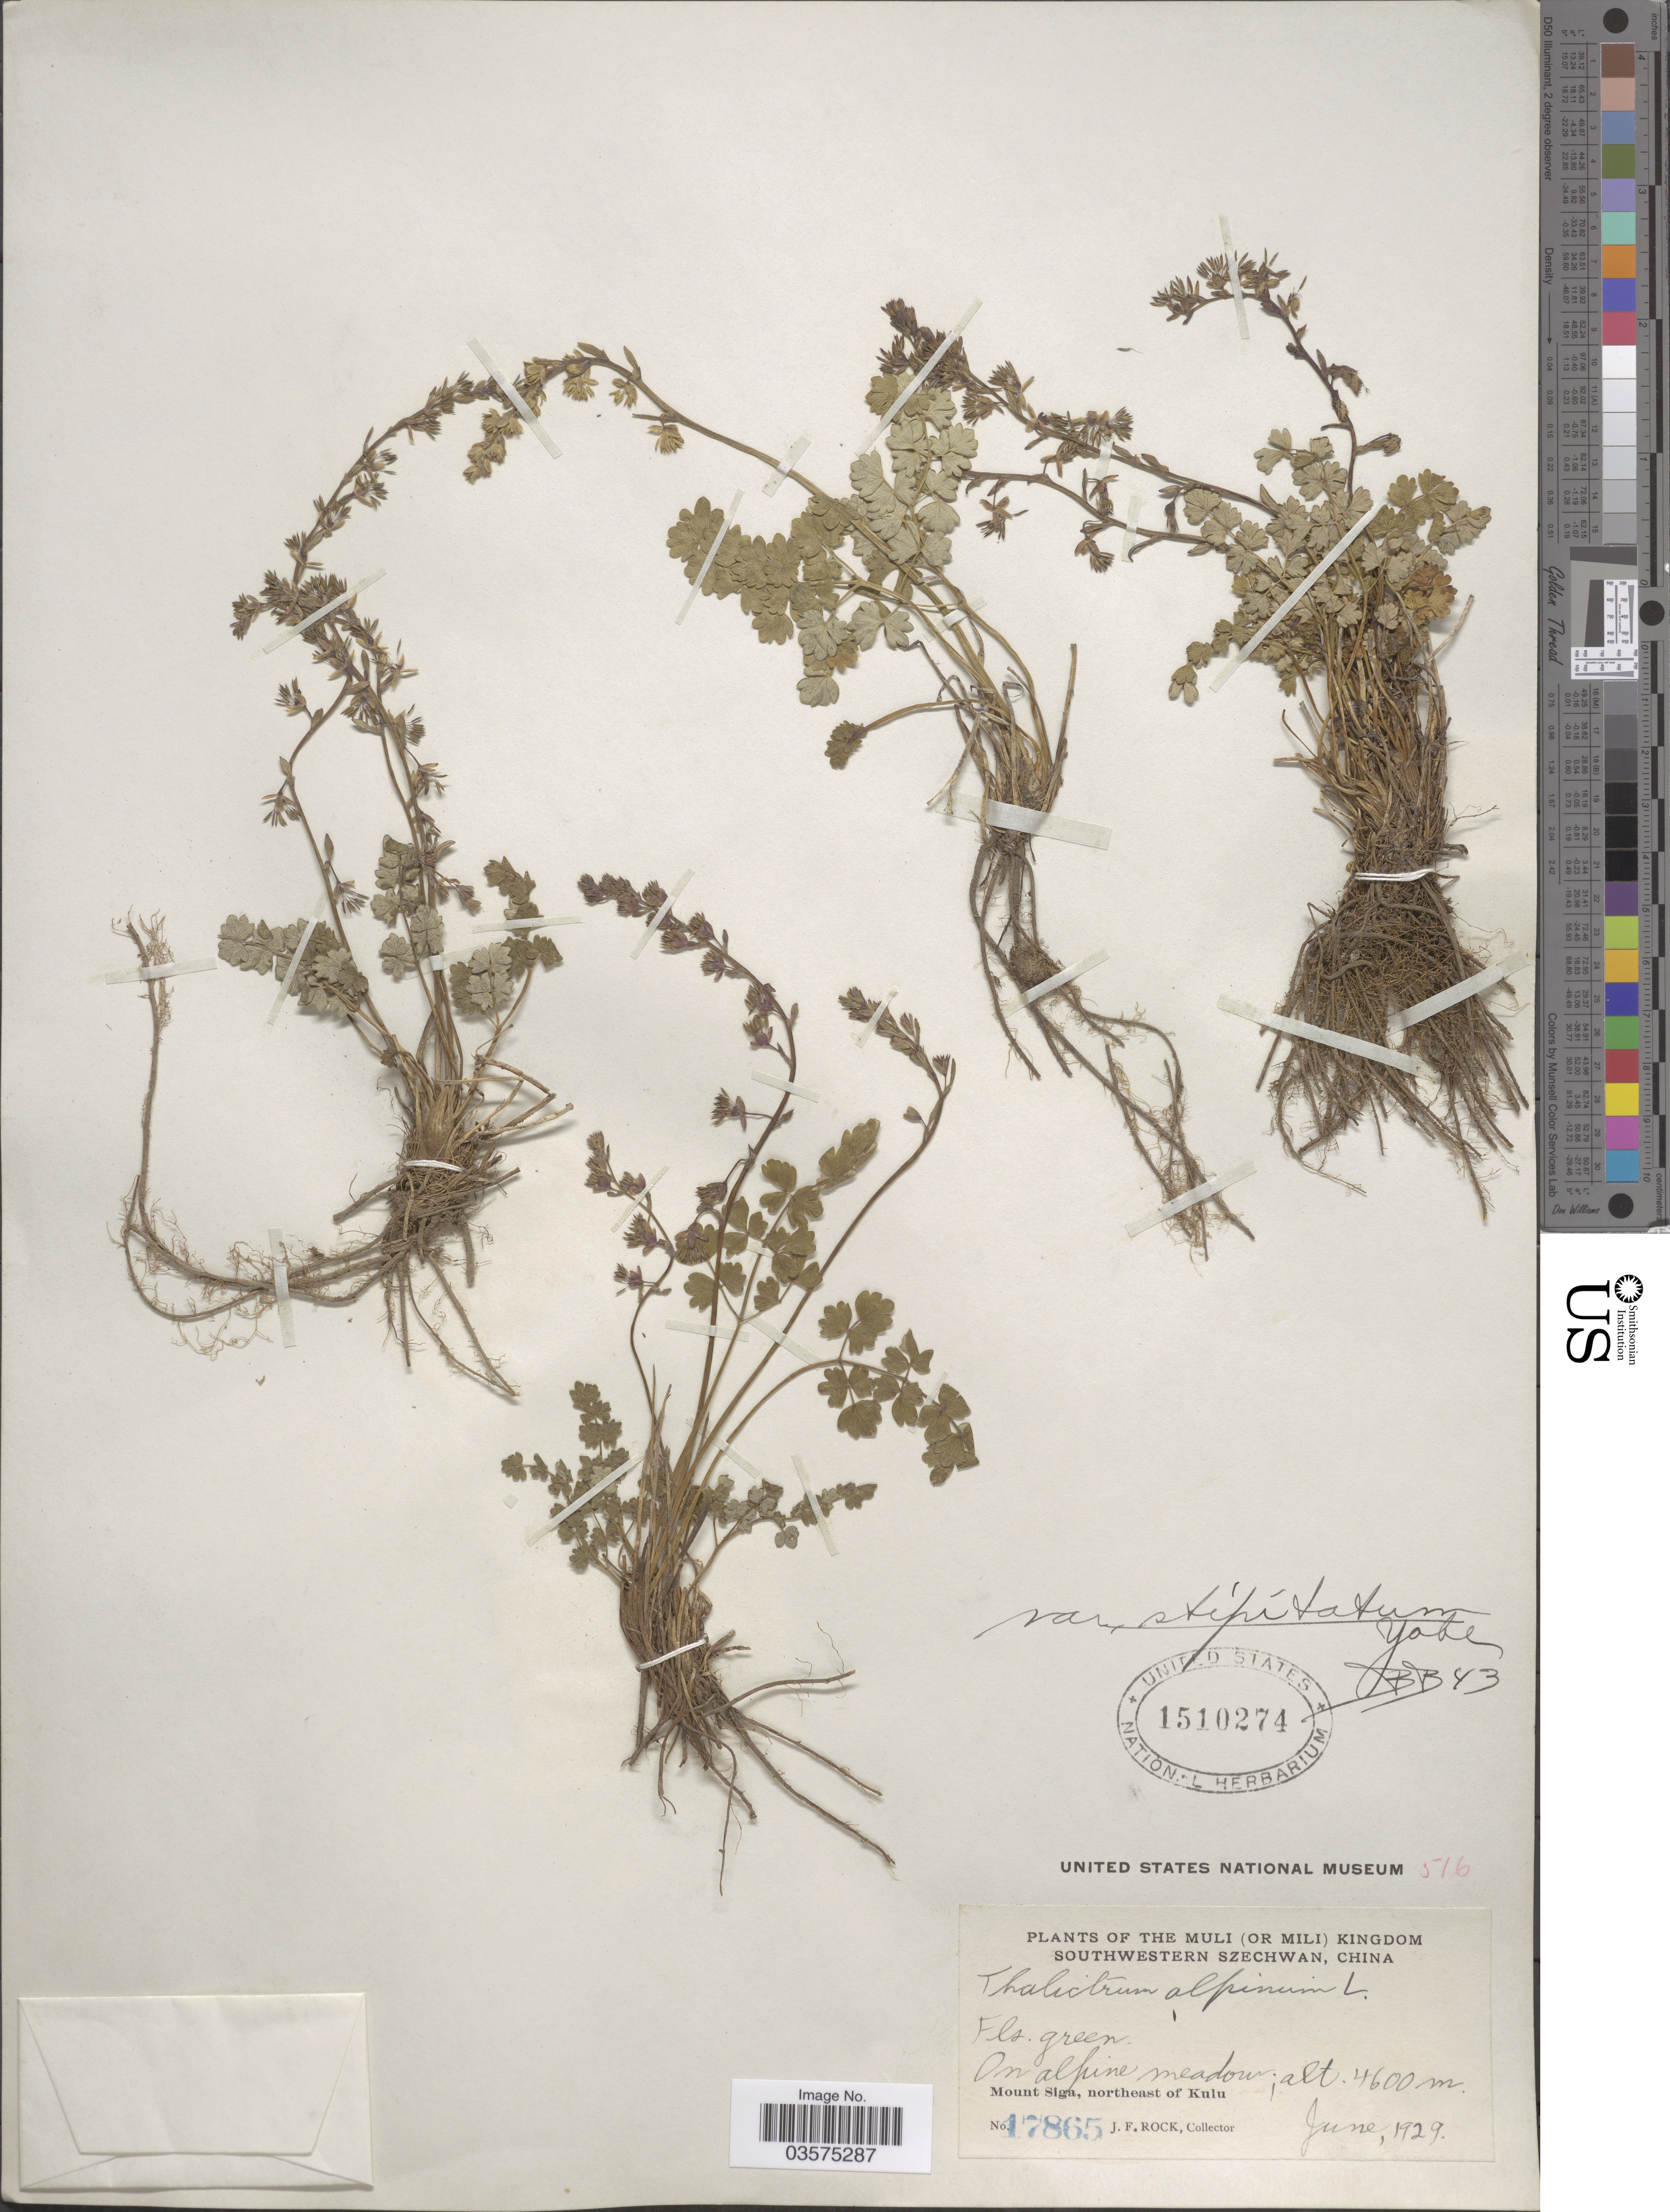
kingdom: Plantae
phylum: Tracheophyta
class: Magnoliopsida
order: Ranunculales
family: Ranunculaceae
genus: Thalictrum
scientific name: Thalictrum alpinum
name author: L.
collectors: J. Rock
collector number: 17865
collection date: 1929-06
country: China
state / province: Sichuan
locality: The Muli (or Mili) Kingdom, Southwestern Szechwan. Mount Siga, northeast of Kulu.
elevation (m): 4600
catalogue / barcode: US 1510274